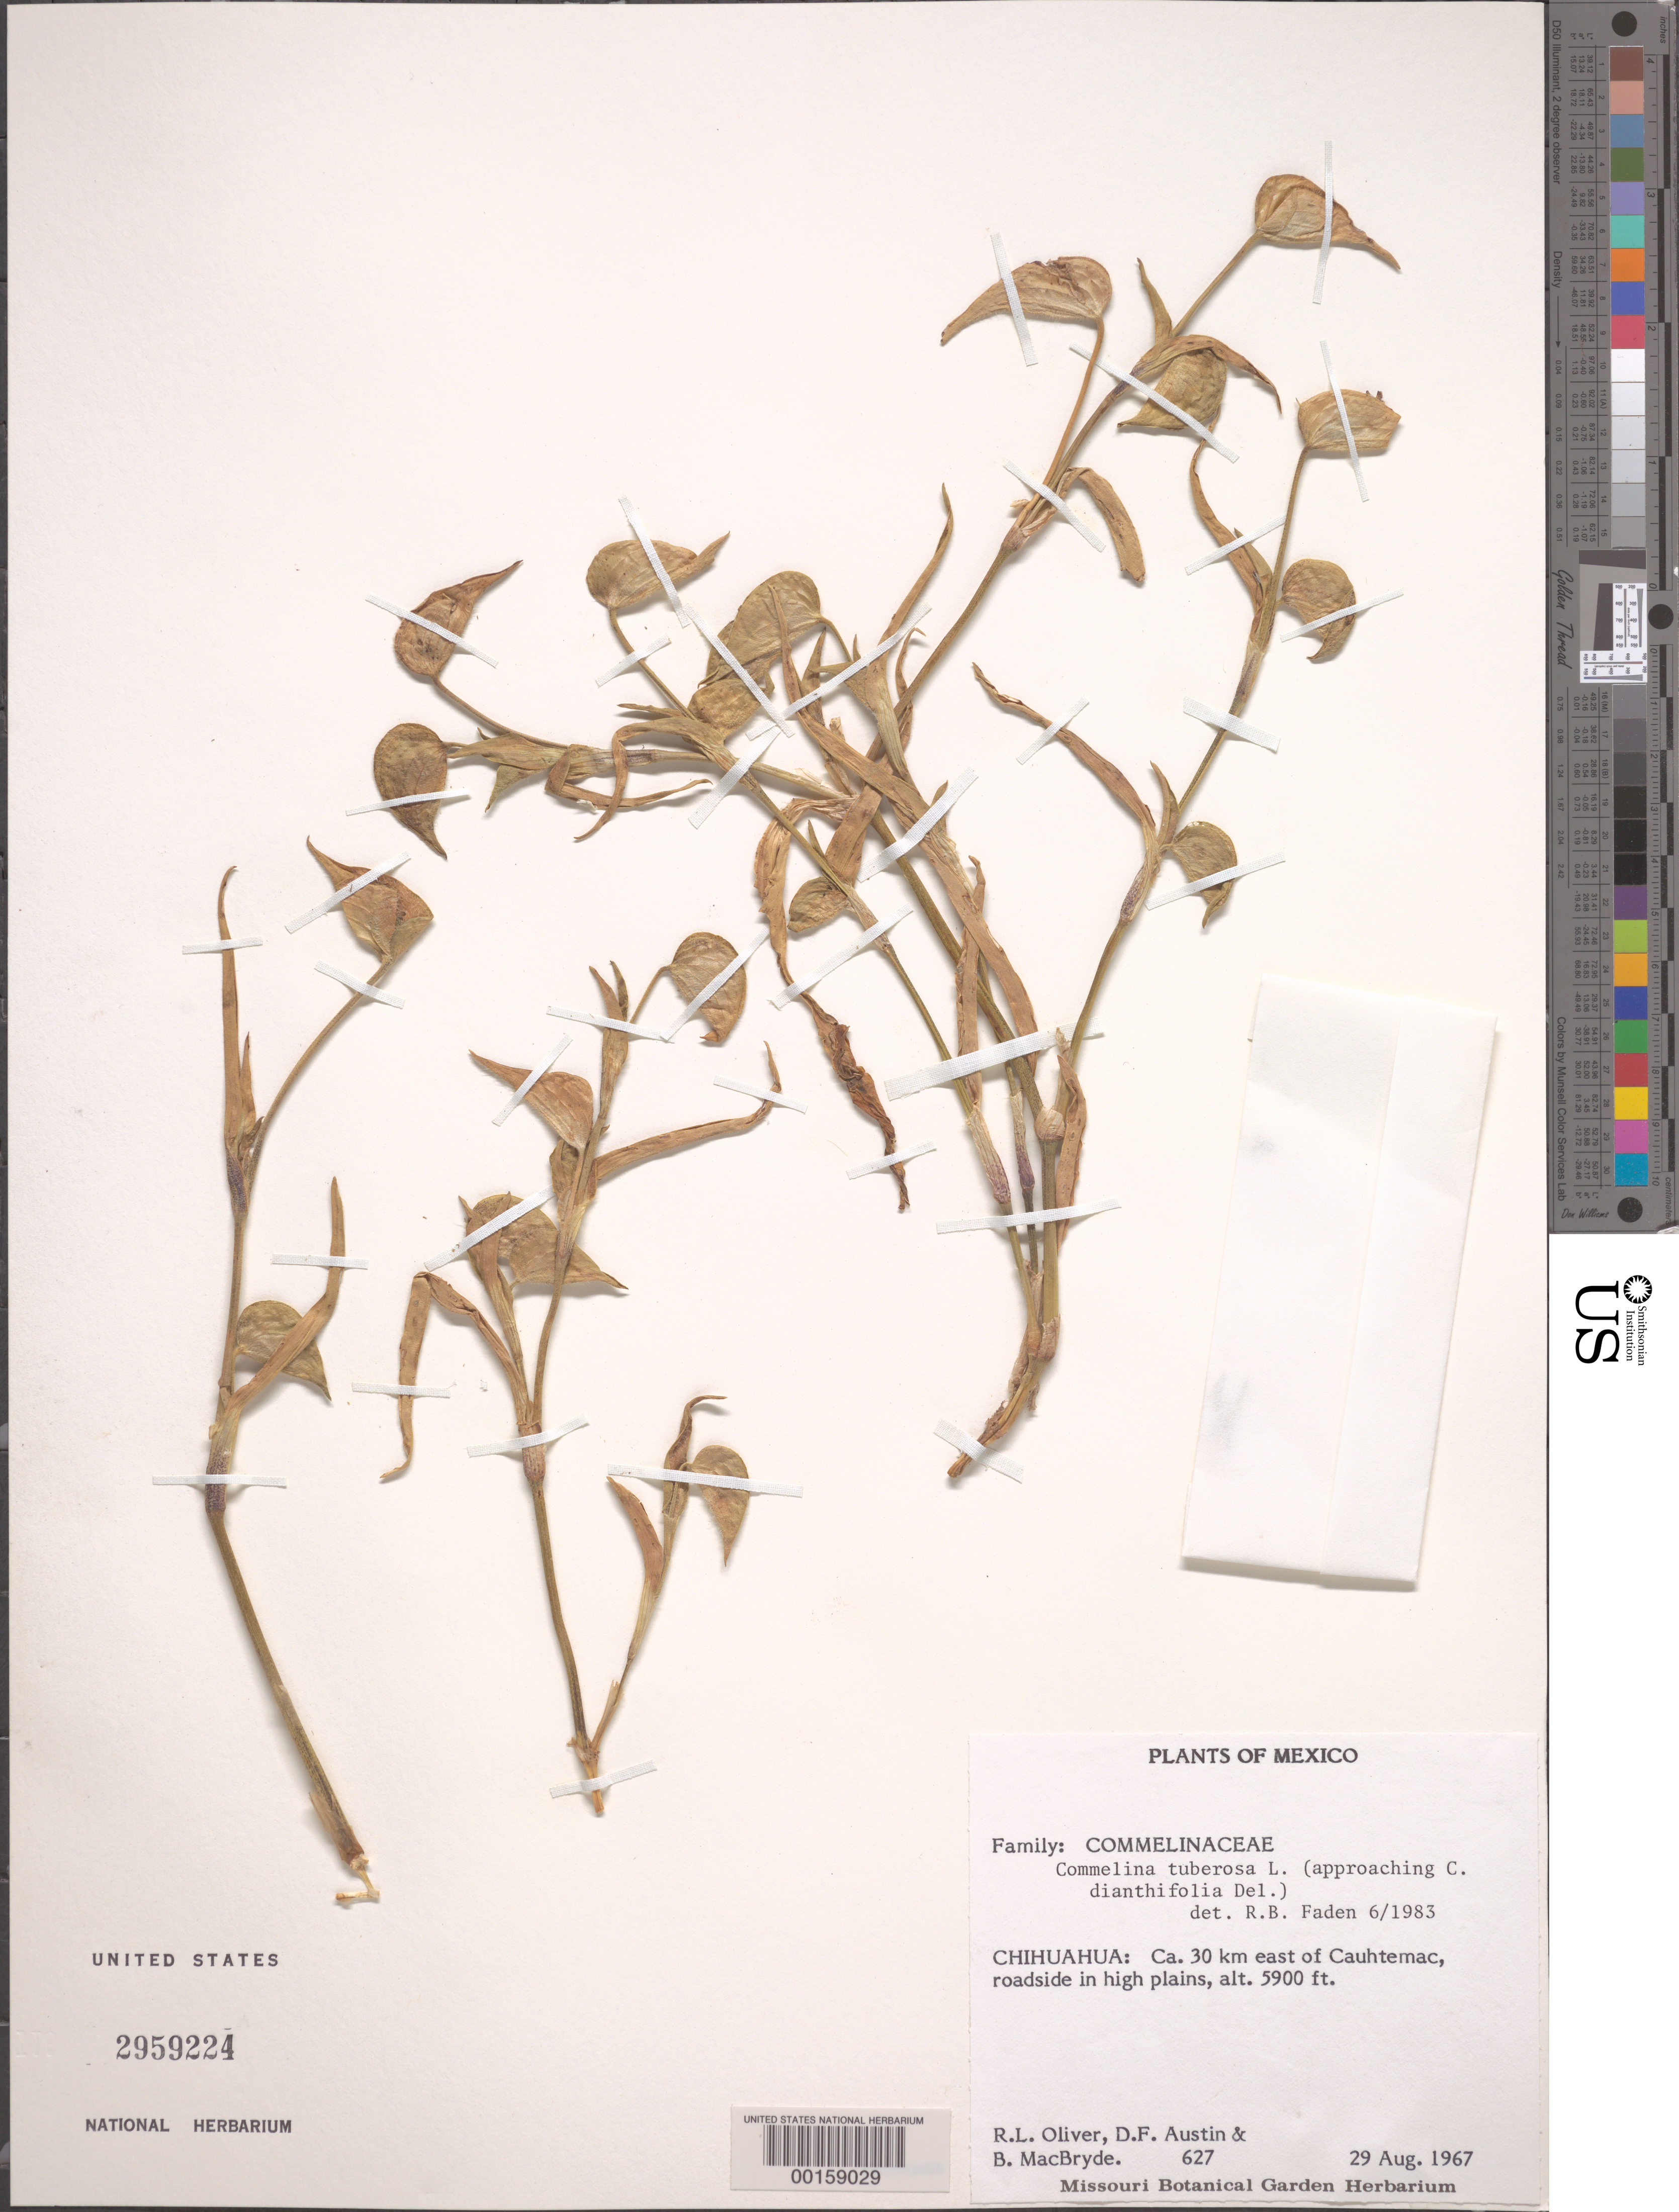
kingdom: Plantae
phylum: Tracheophyta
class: Liliopsida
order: Commelinales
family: Commelinaceae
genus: Commelina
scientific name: Commelina tuberosa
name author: L.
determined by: Faden, Robert B., (US), Smithsonian Institution - National Museum of Natural History (UNITED STATES)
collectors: R. L. Oliver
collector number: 627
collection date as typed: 29 Aug 1967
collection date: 1967-08-29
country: Mexico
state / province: Chihuahua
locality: E of Cauhtemac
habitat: Roadside in high plains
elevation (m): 1800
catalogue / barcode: US 2959224